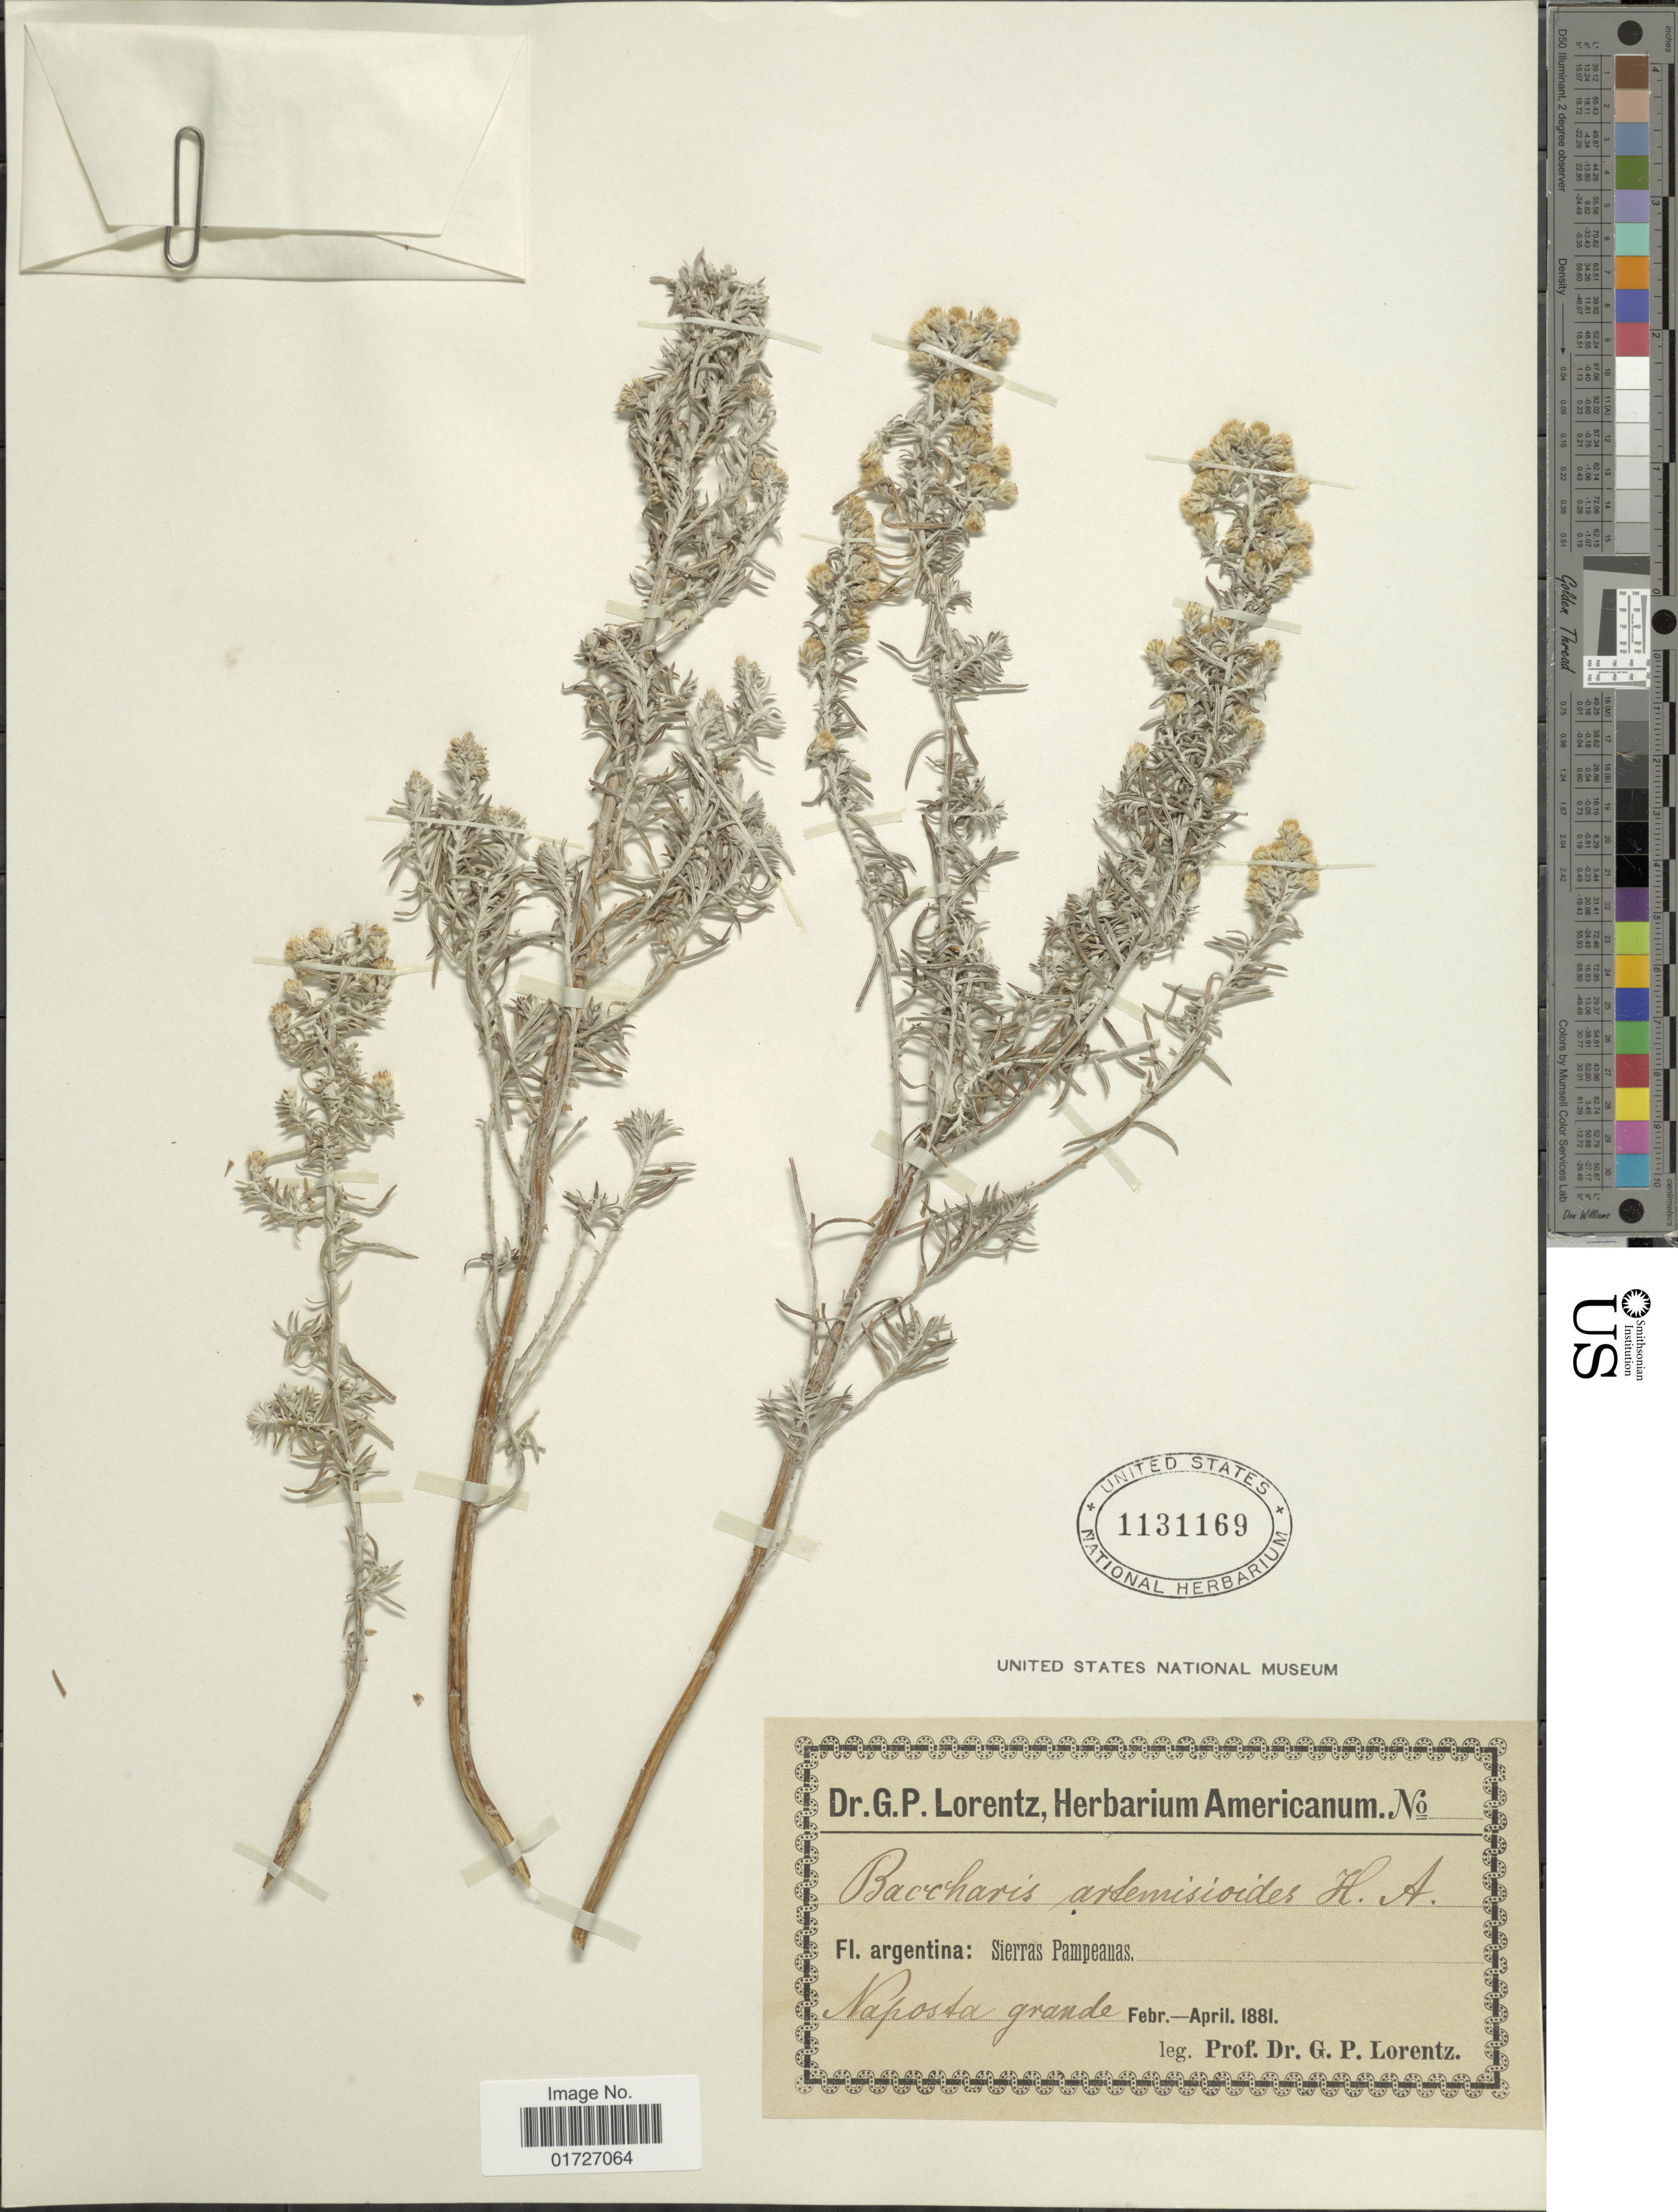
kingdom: Plantae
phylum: Tracheophyta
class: Magnoliopsida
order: Asterales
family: Asteraceae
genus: Baccharis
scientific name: Baccharis artemisioides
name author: Hook. & Arn.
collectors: P. G. Lorentz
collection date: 1881-02/1881-04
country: Argentina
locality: Sierras Pampeanas, Naposta Grande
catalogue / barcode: US 1131169